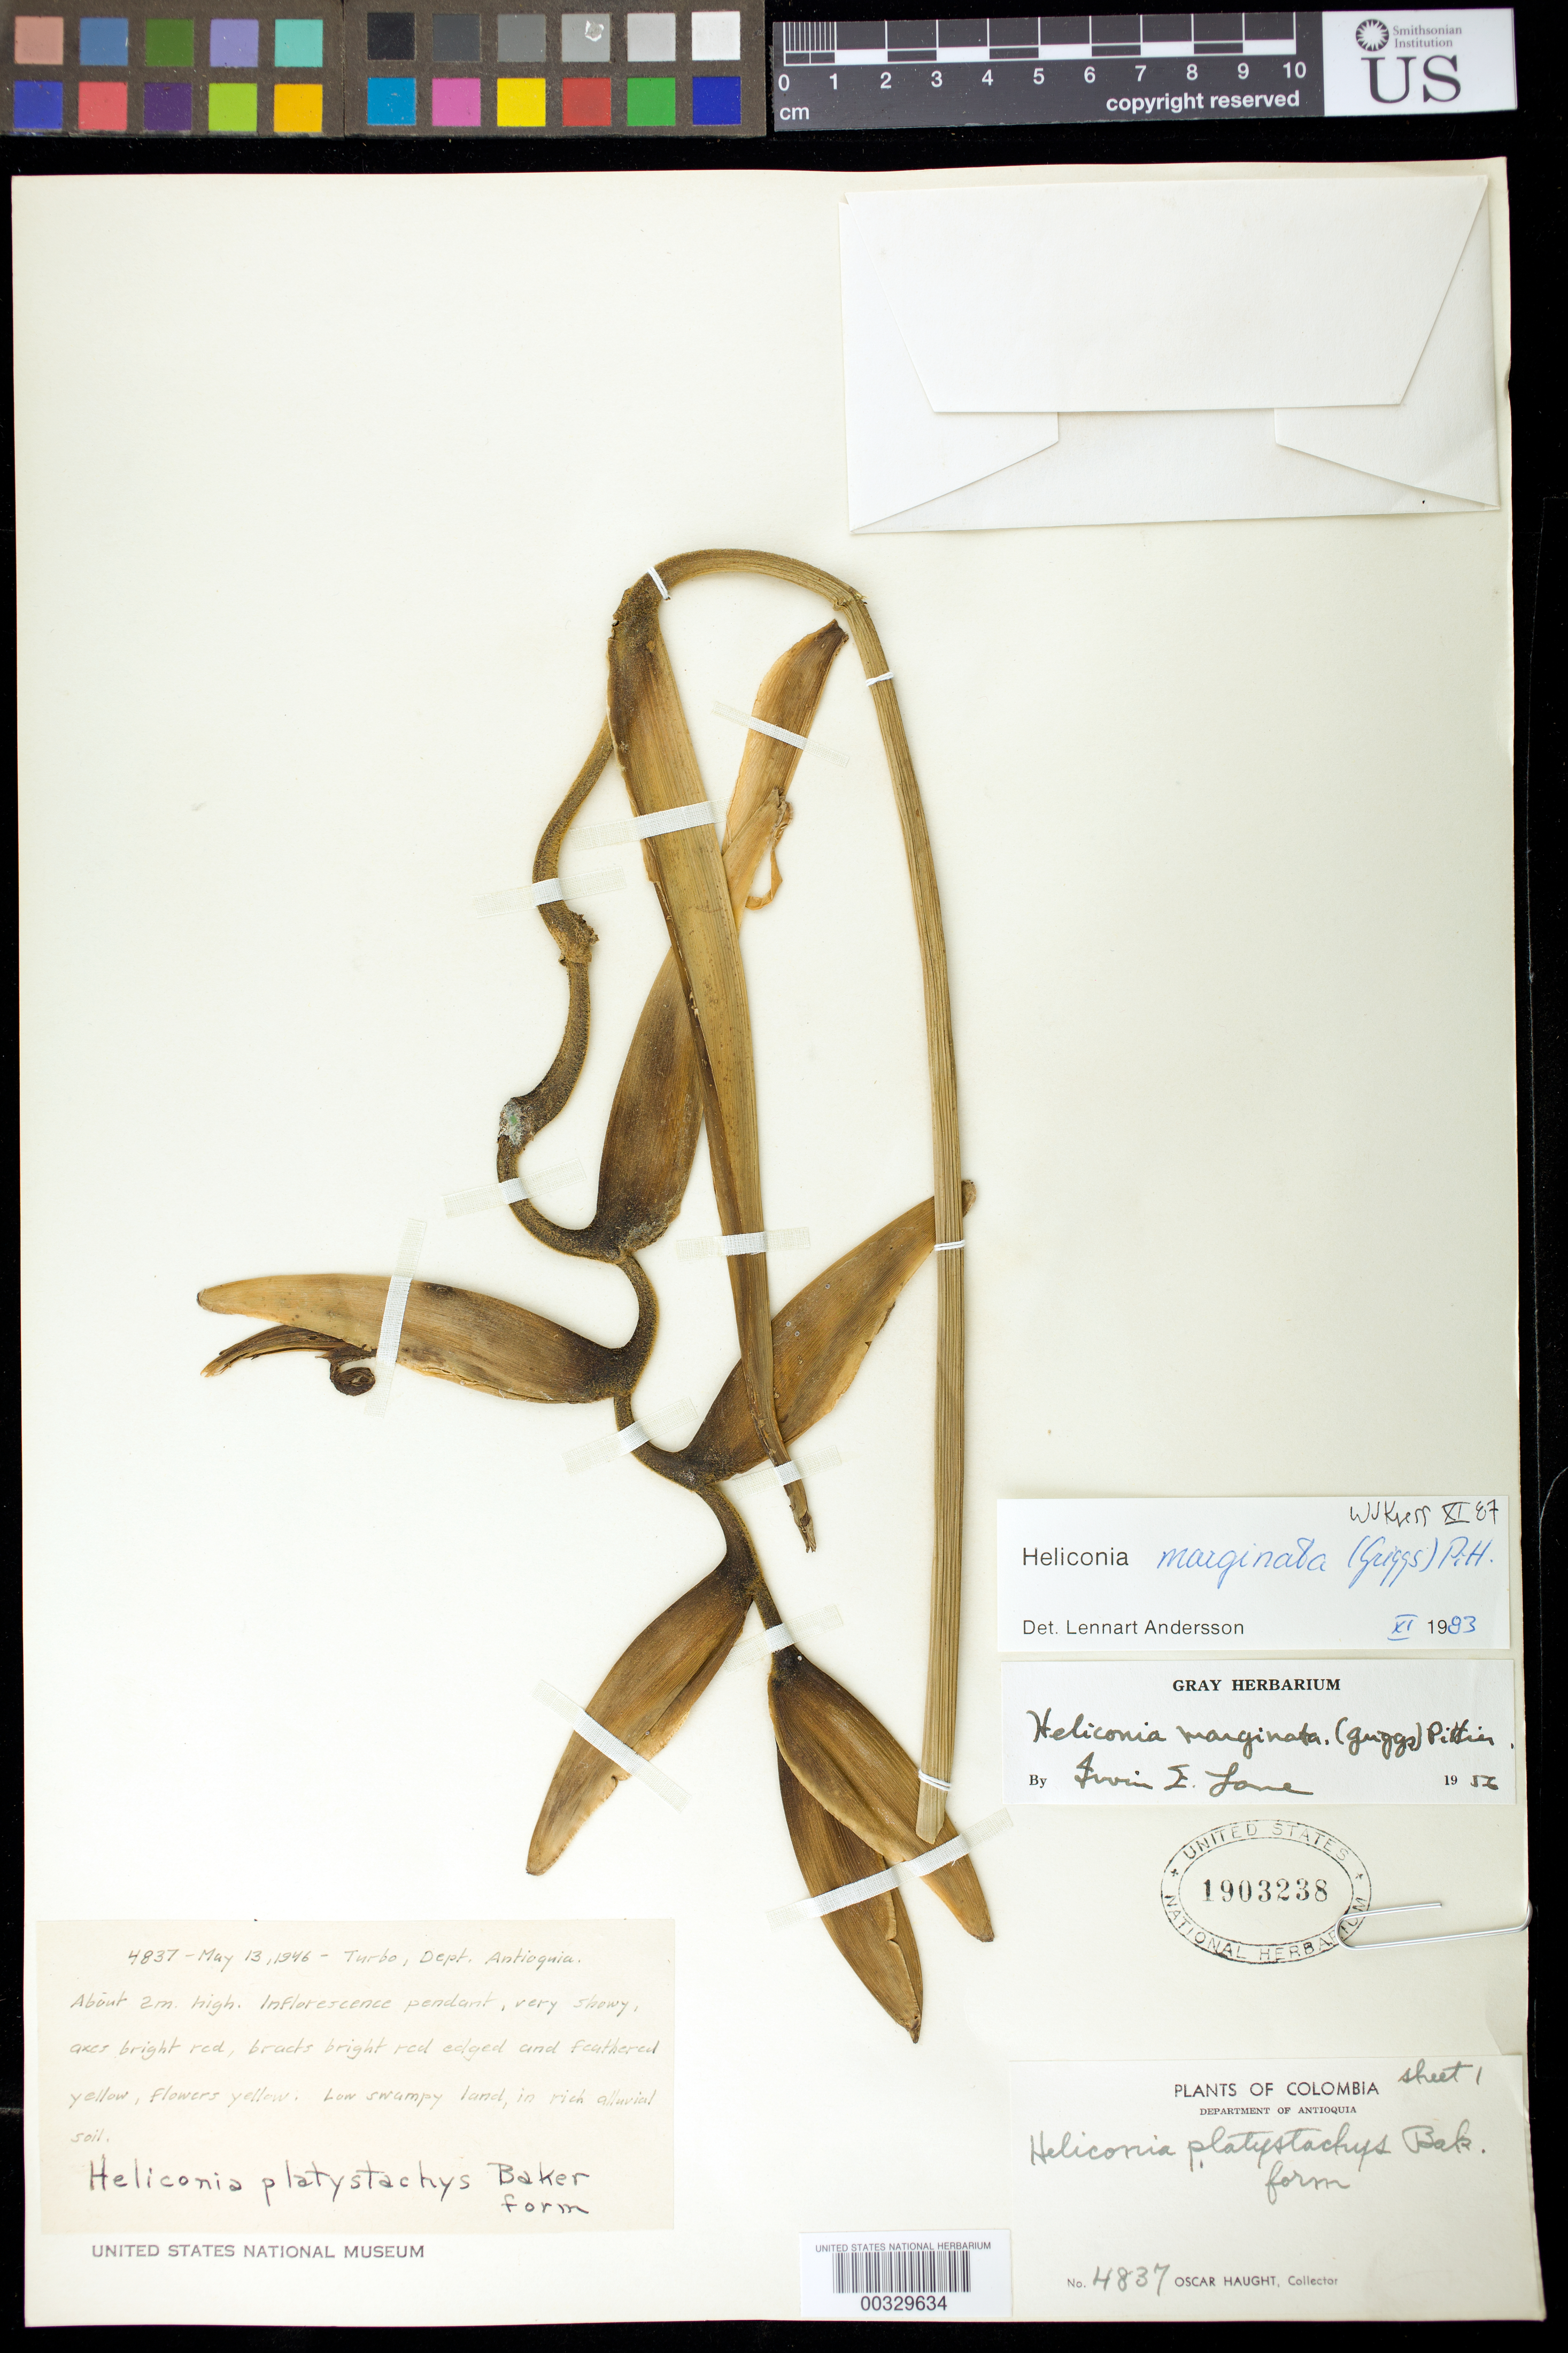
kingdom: Plantae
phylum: Tracheophyta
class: Liliopsida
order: Zingiberales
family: Heliconiaceae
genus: Heliconia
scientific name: Heliconia marginata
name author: (R.F. Griggs) Pittier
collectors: O. L. Haught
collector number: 4837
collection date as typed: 13 May 1946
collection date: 1946-05-13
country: Colombia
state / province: Antioquia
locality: Turbo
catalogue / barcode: US 1903238